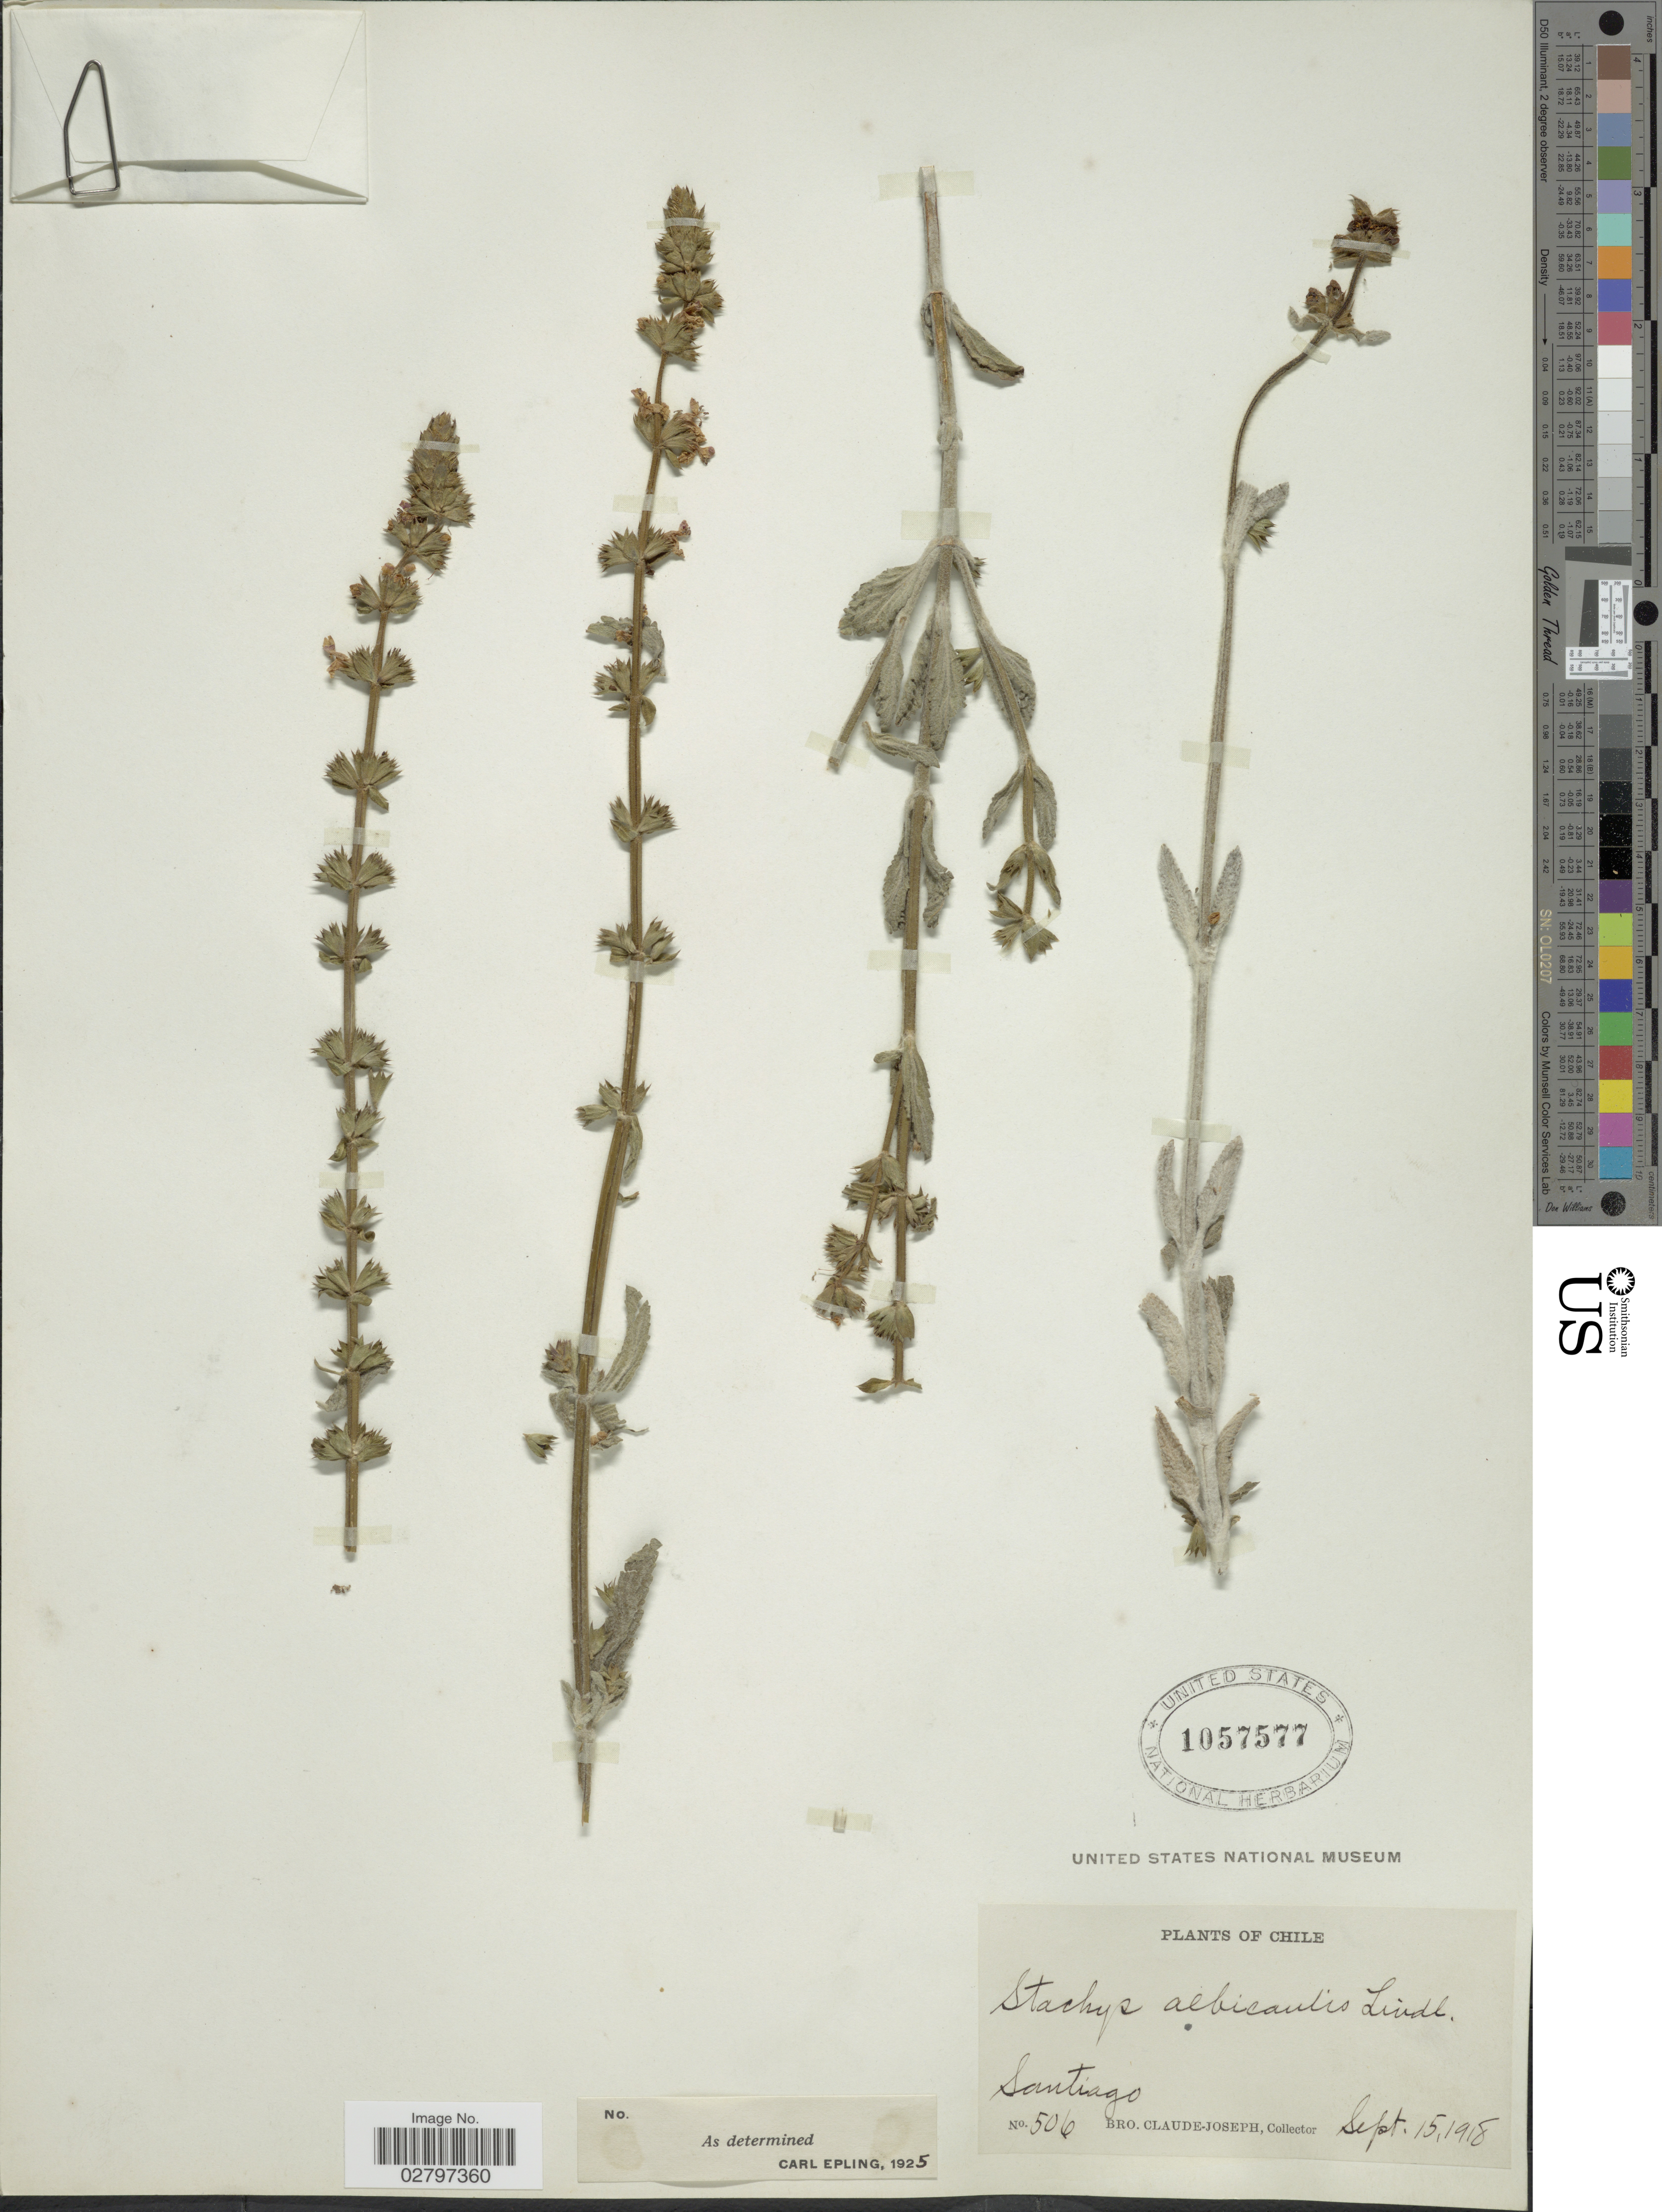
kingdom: Plantae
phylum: Tracheophyta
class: Magnoliopsida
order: Lamiales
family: Lamiaceae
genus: Stachys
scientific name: Stachys albicaulis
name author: Lindl.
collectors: Bro. Claude-Joseph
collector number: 506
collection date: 1918-09-15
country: Chile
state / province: Región Metropolitana (RM)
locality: Santiago.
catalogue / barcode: US 1057577